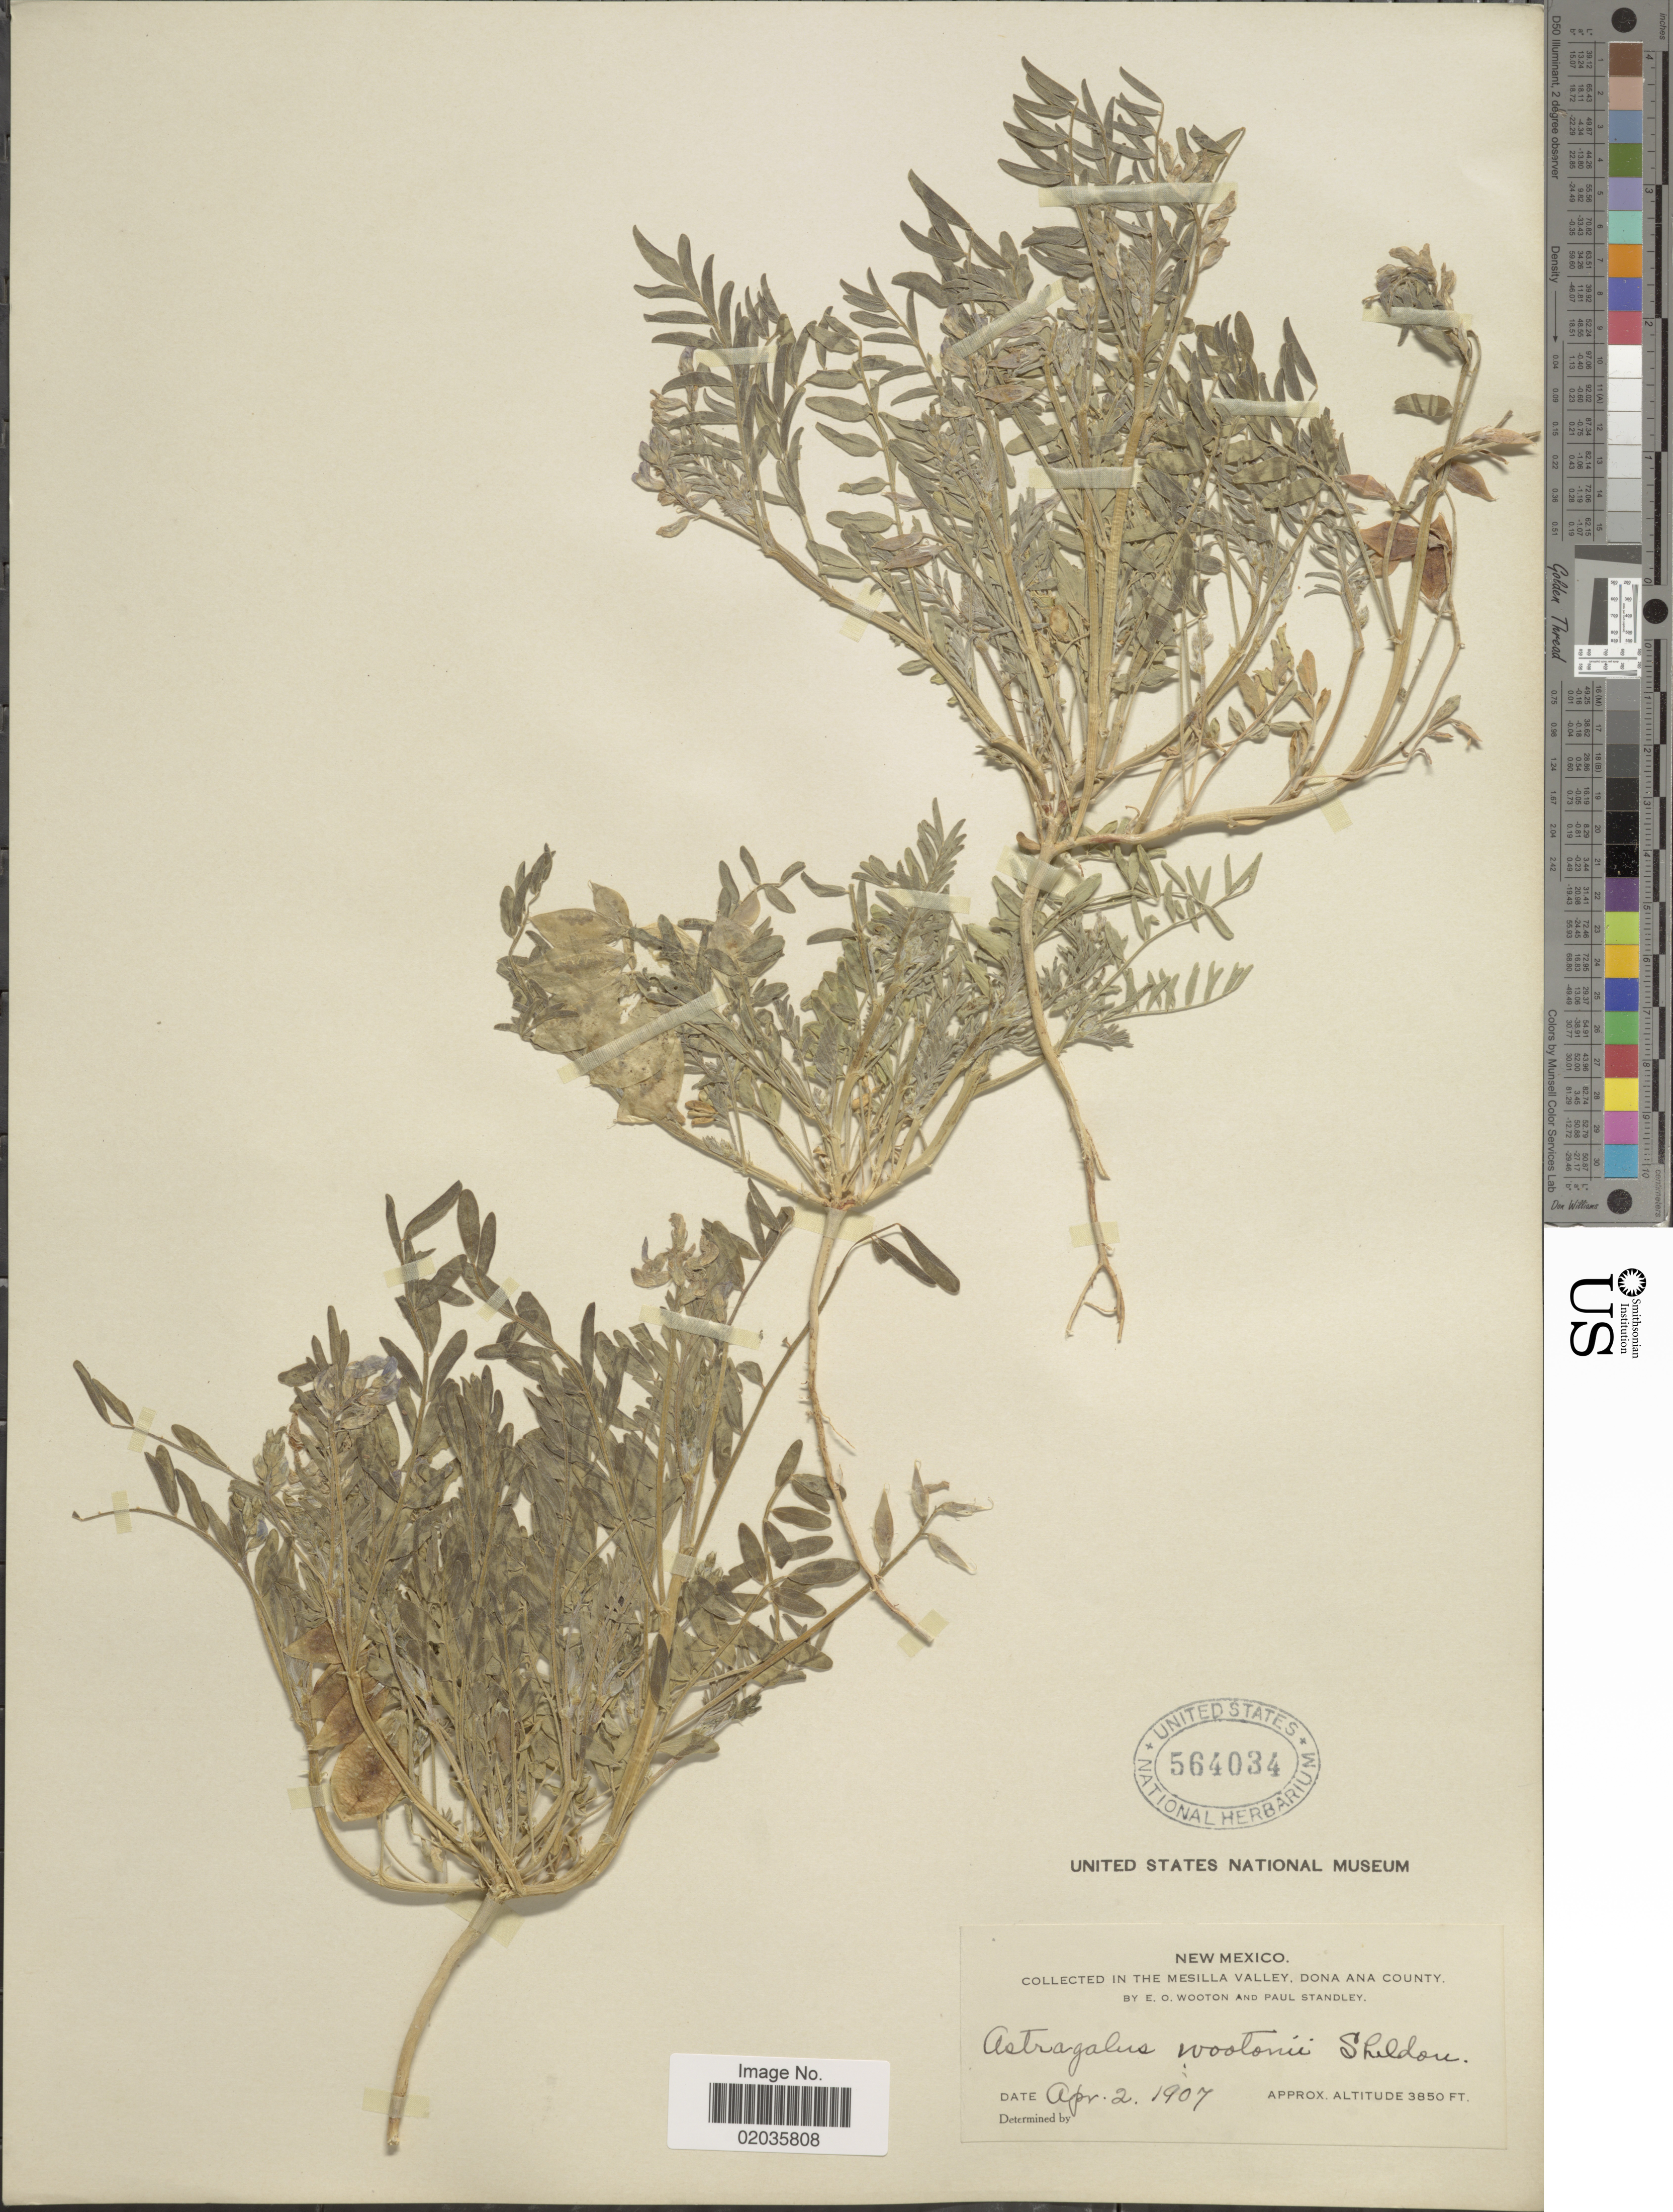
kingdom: Plantae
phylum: Tracheophyta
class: Magnoliopsida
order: Fabales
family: Fabaceae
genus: Astragalus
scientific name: Astragalus wootonii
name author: E. Sheld.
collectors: E. O. Wooton & P. C. Standley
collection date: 1907-04-02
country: United States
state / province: New Mexico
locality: Mesilla Valley, Dona Ana County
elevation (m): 1173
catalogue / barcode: US 564034